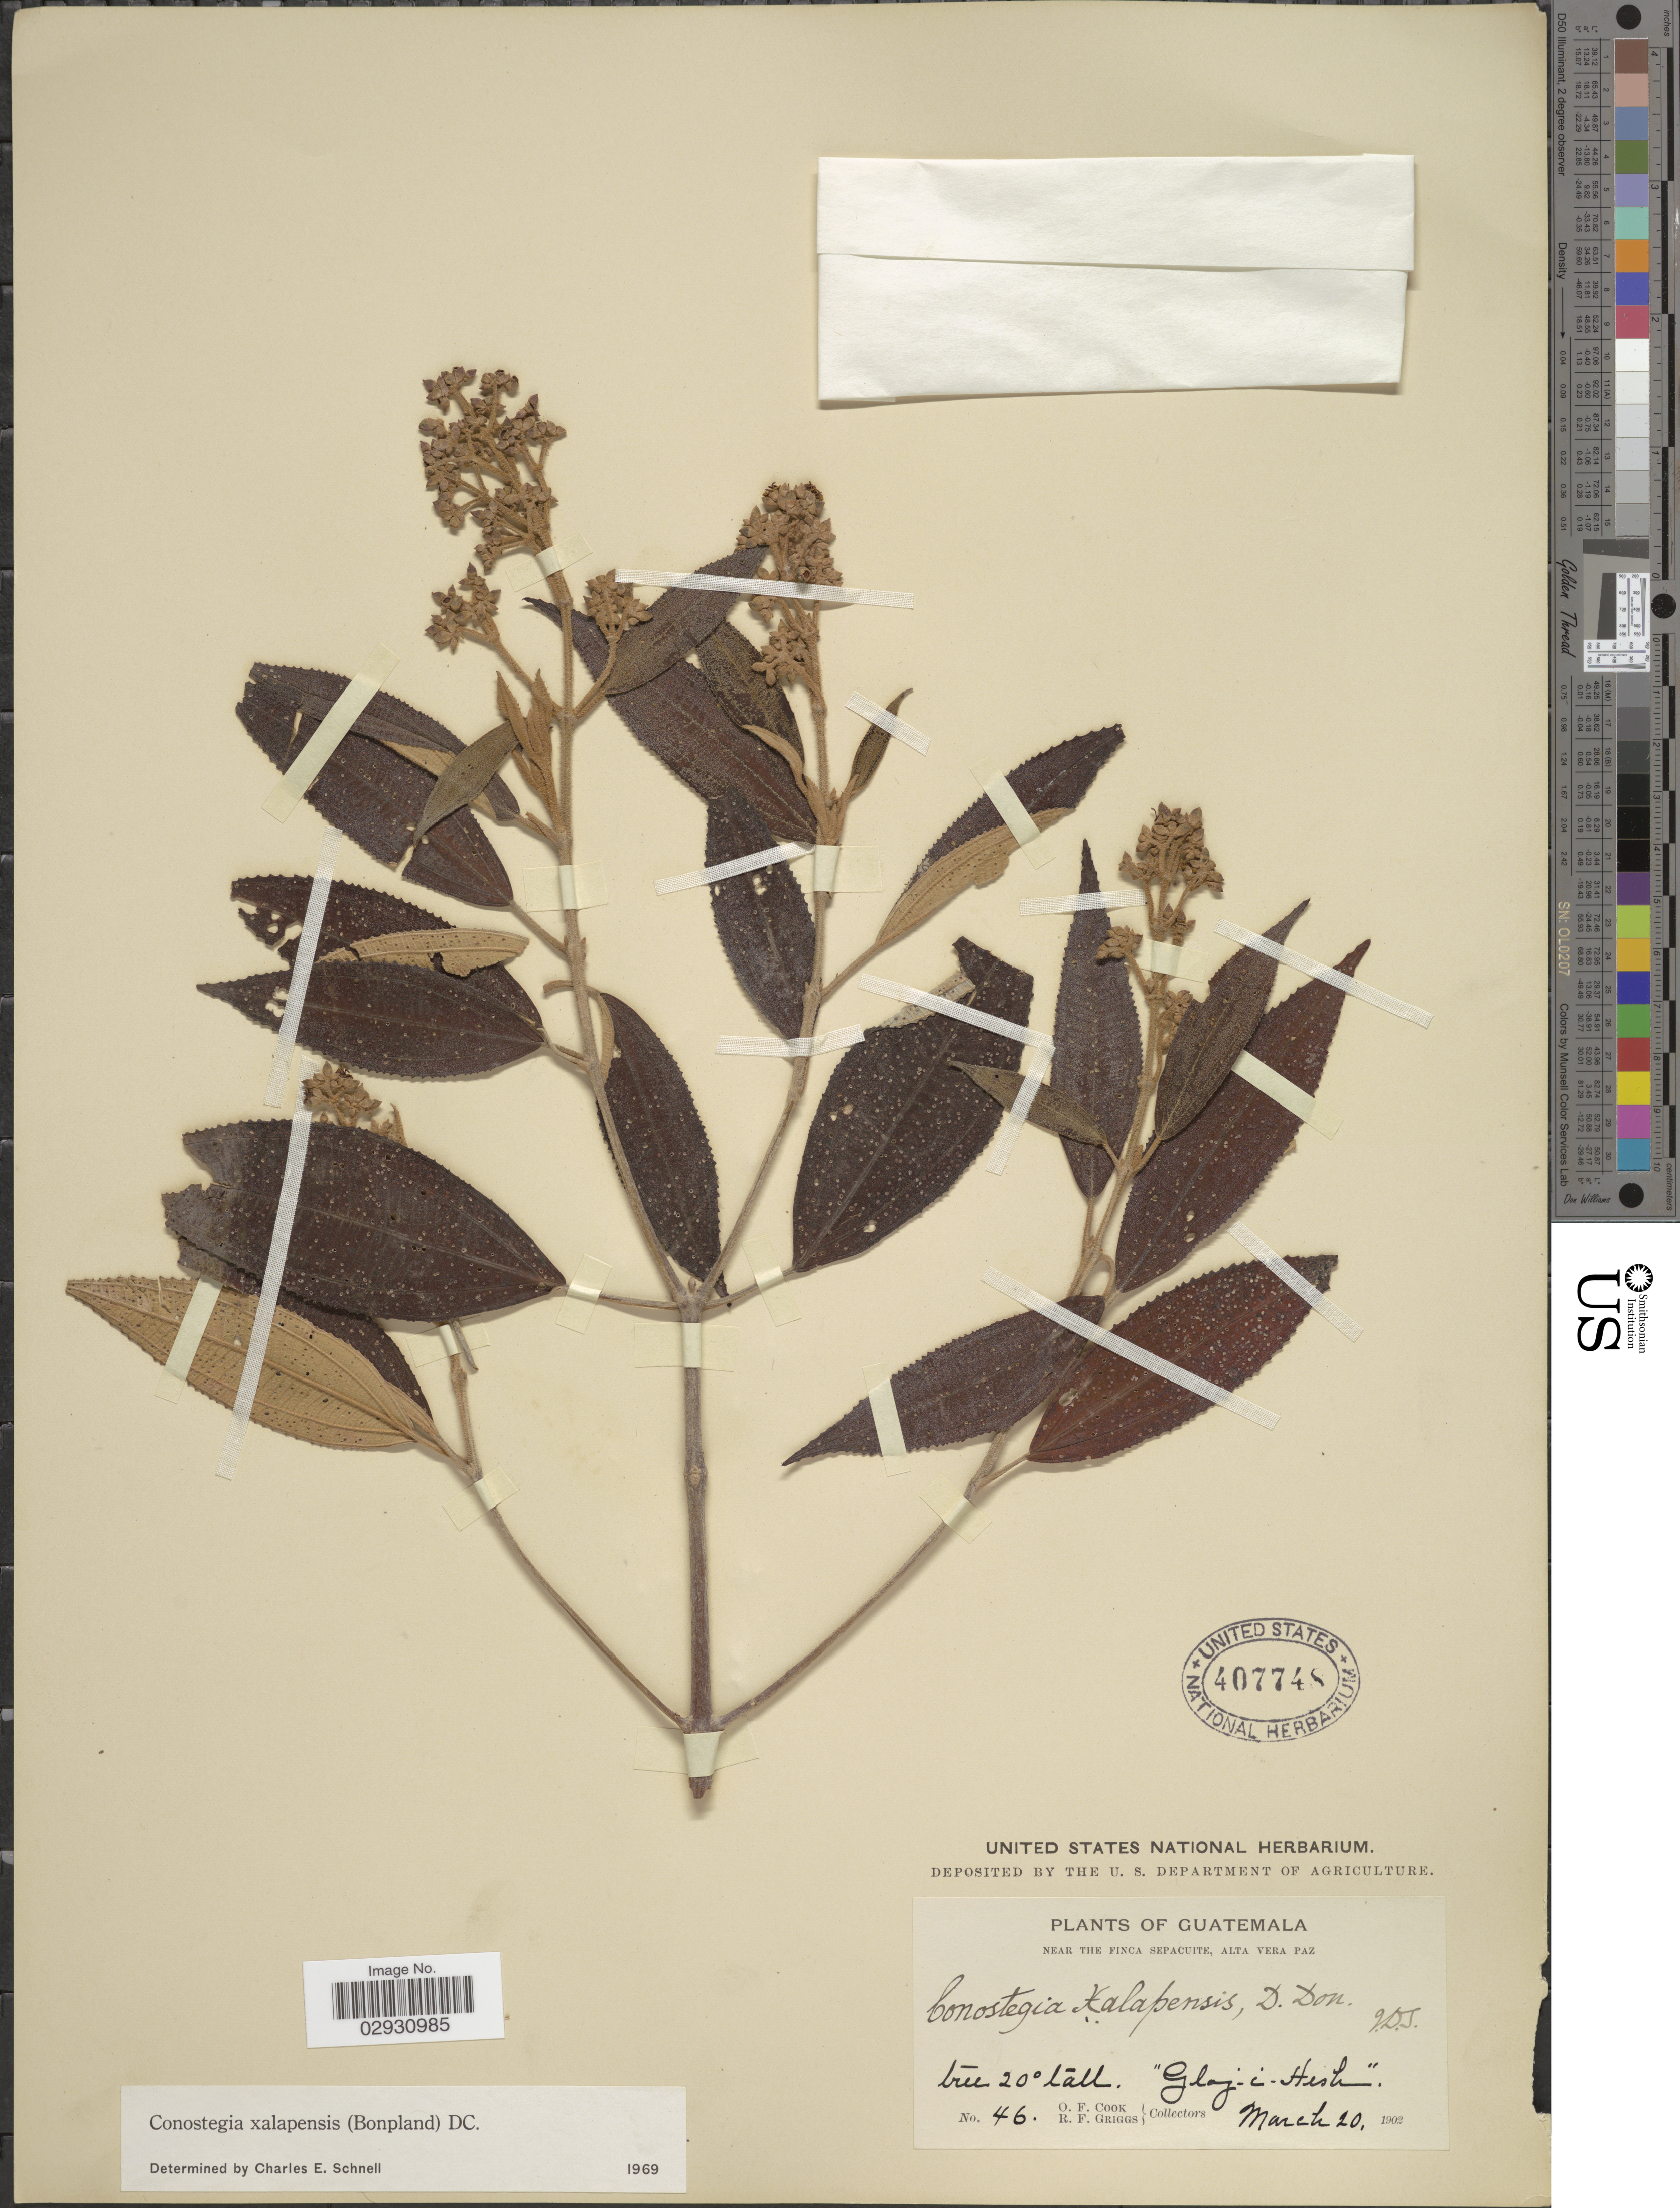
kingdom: Plantae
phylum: Tracheophyta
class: Magnoliopsida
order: Myrtales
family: Melastomataceae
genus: Conostegia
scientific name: Conostegia quadrangularis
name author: Schltdl. ex Steud.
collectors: O. F. Cook & R. F. Griggs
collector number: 46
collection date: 1902-03-20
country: Guatemala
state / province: Alta Verapaz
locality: Near the Finca Sepacuite.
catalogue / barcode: US 407748